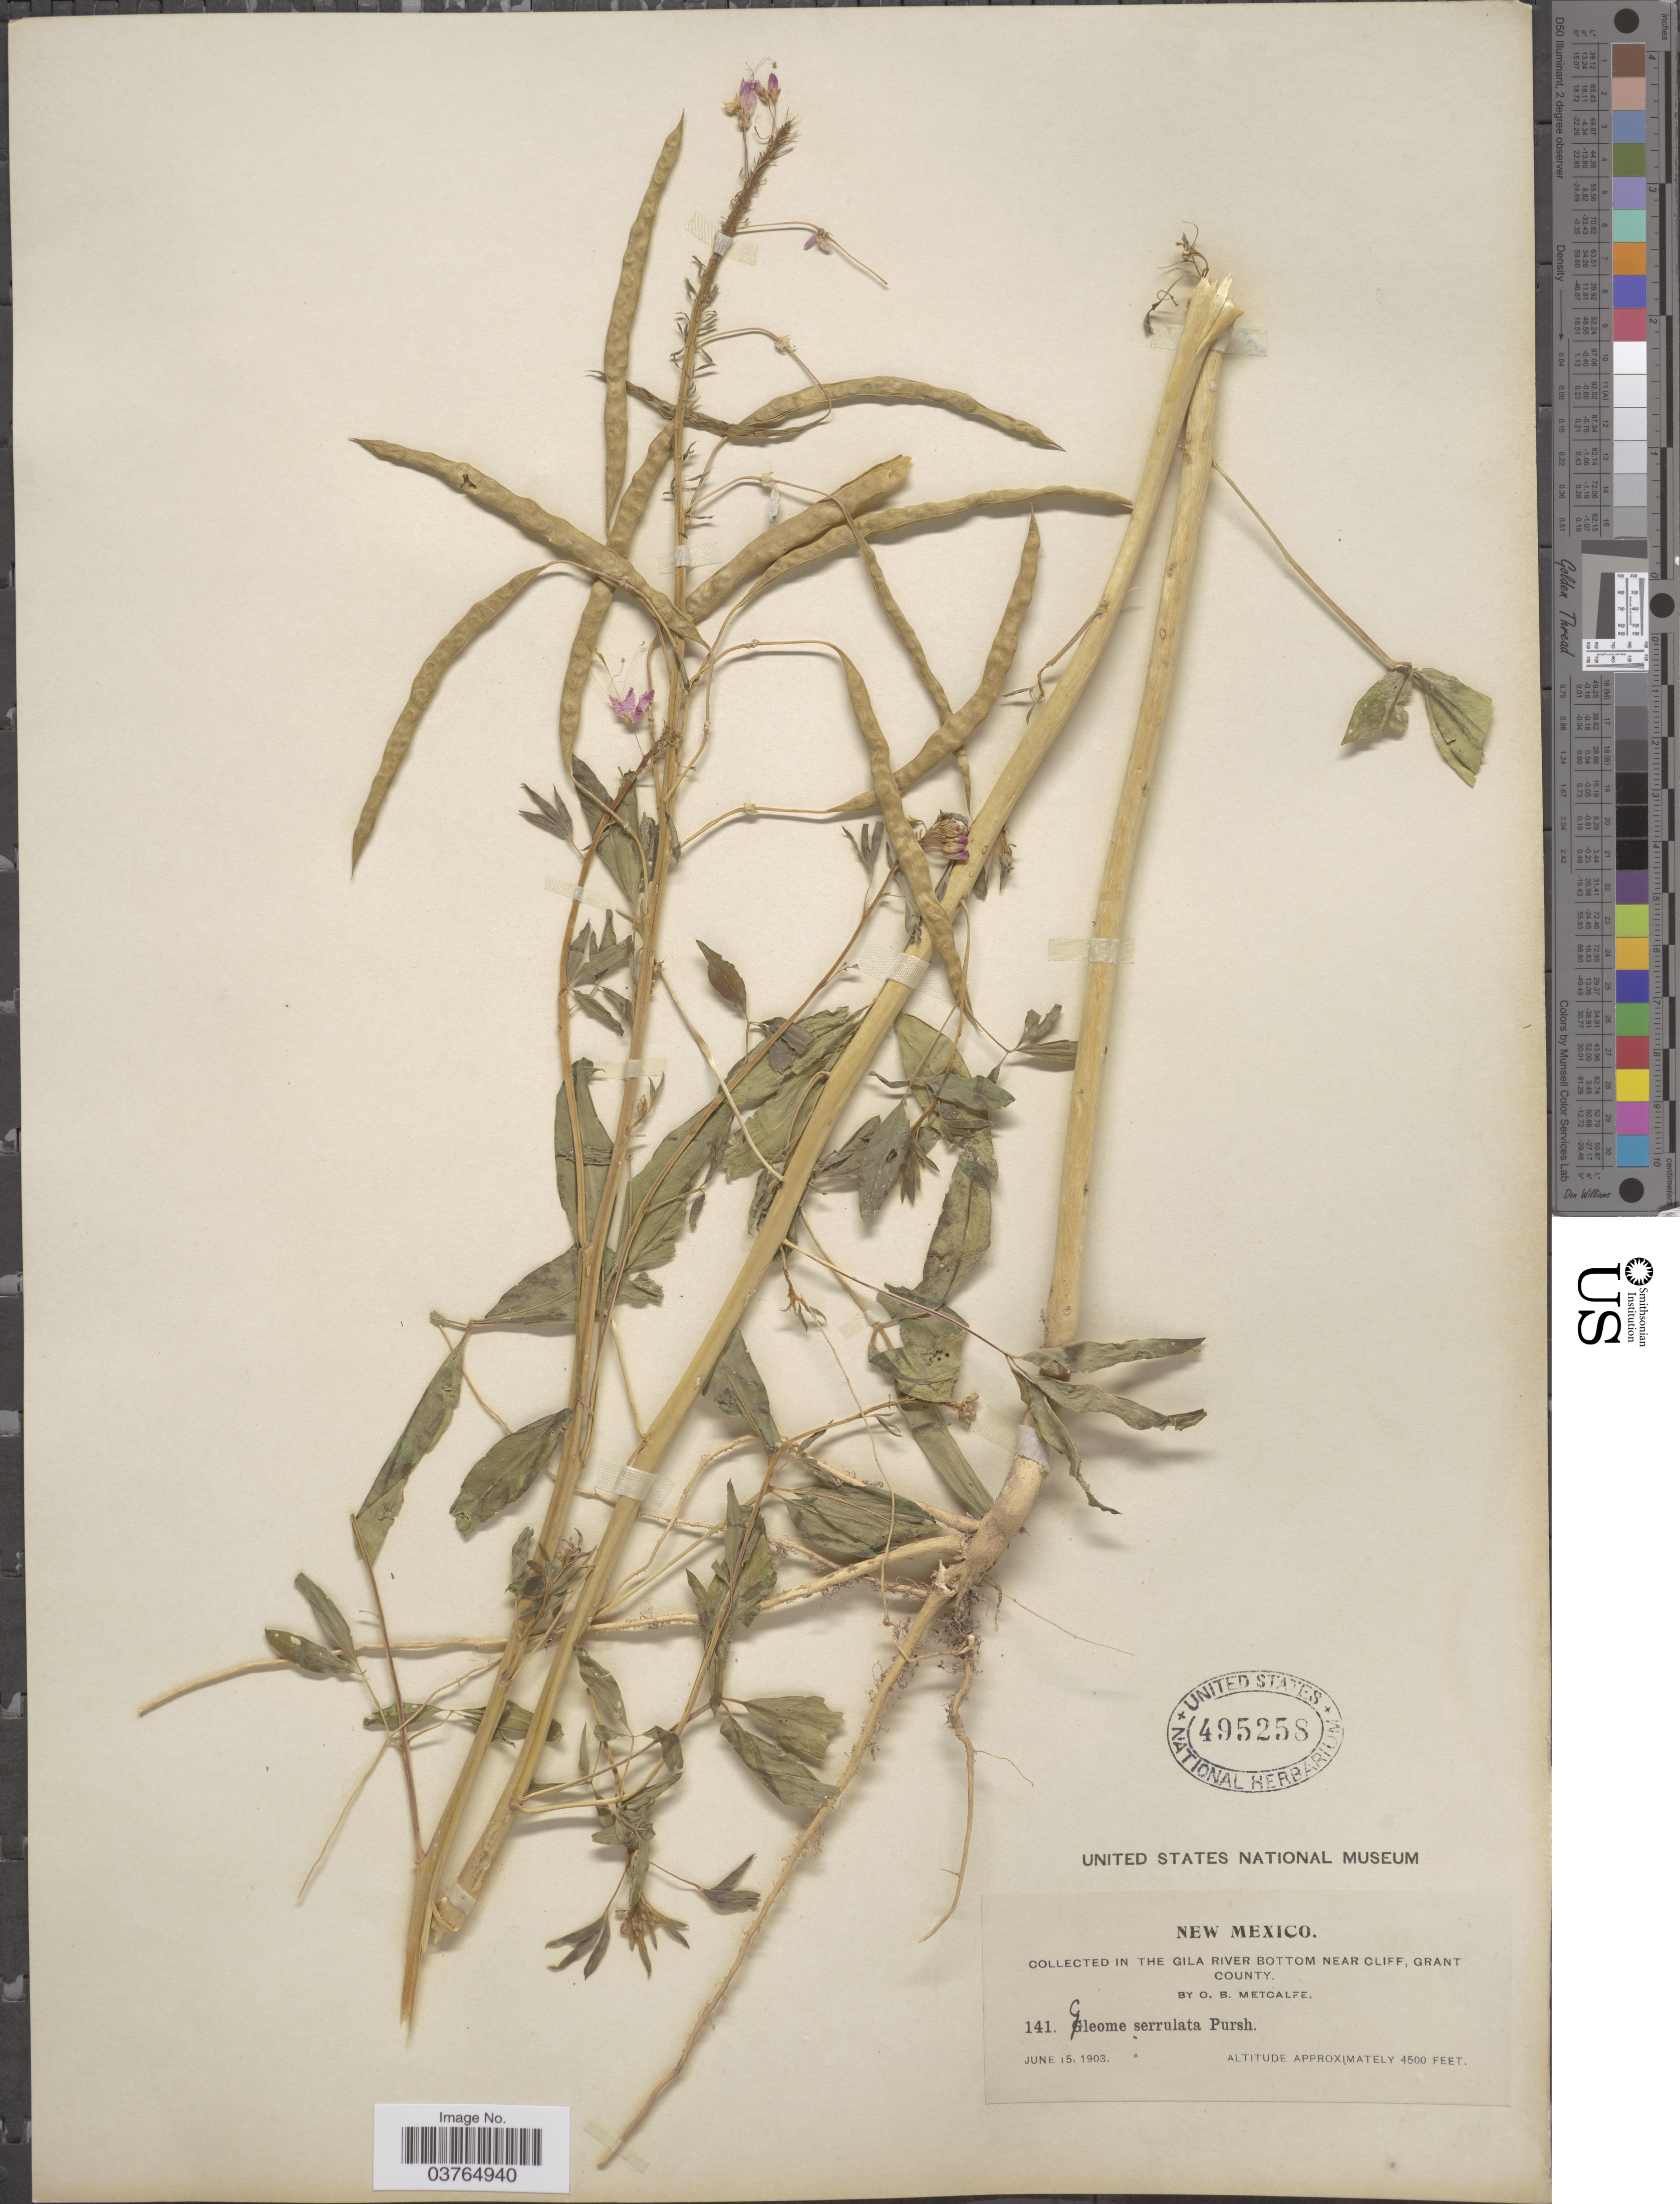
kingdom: Plantae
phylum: Tracheophyta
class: Magnoliopsida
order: Brassicales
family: Cleomaceae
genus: Cleomella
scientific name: Cleomella serrulata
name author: (Pursh) Roalson & J.C. Hall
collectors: O. B. Metcalfe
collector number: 141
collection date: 1903-06-15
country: United States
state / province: New Mexico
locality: In the Gila River Bottom near cliff, Grant County.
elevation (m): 1372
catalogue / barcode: US 495258